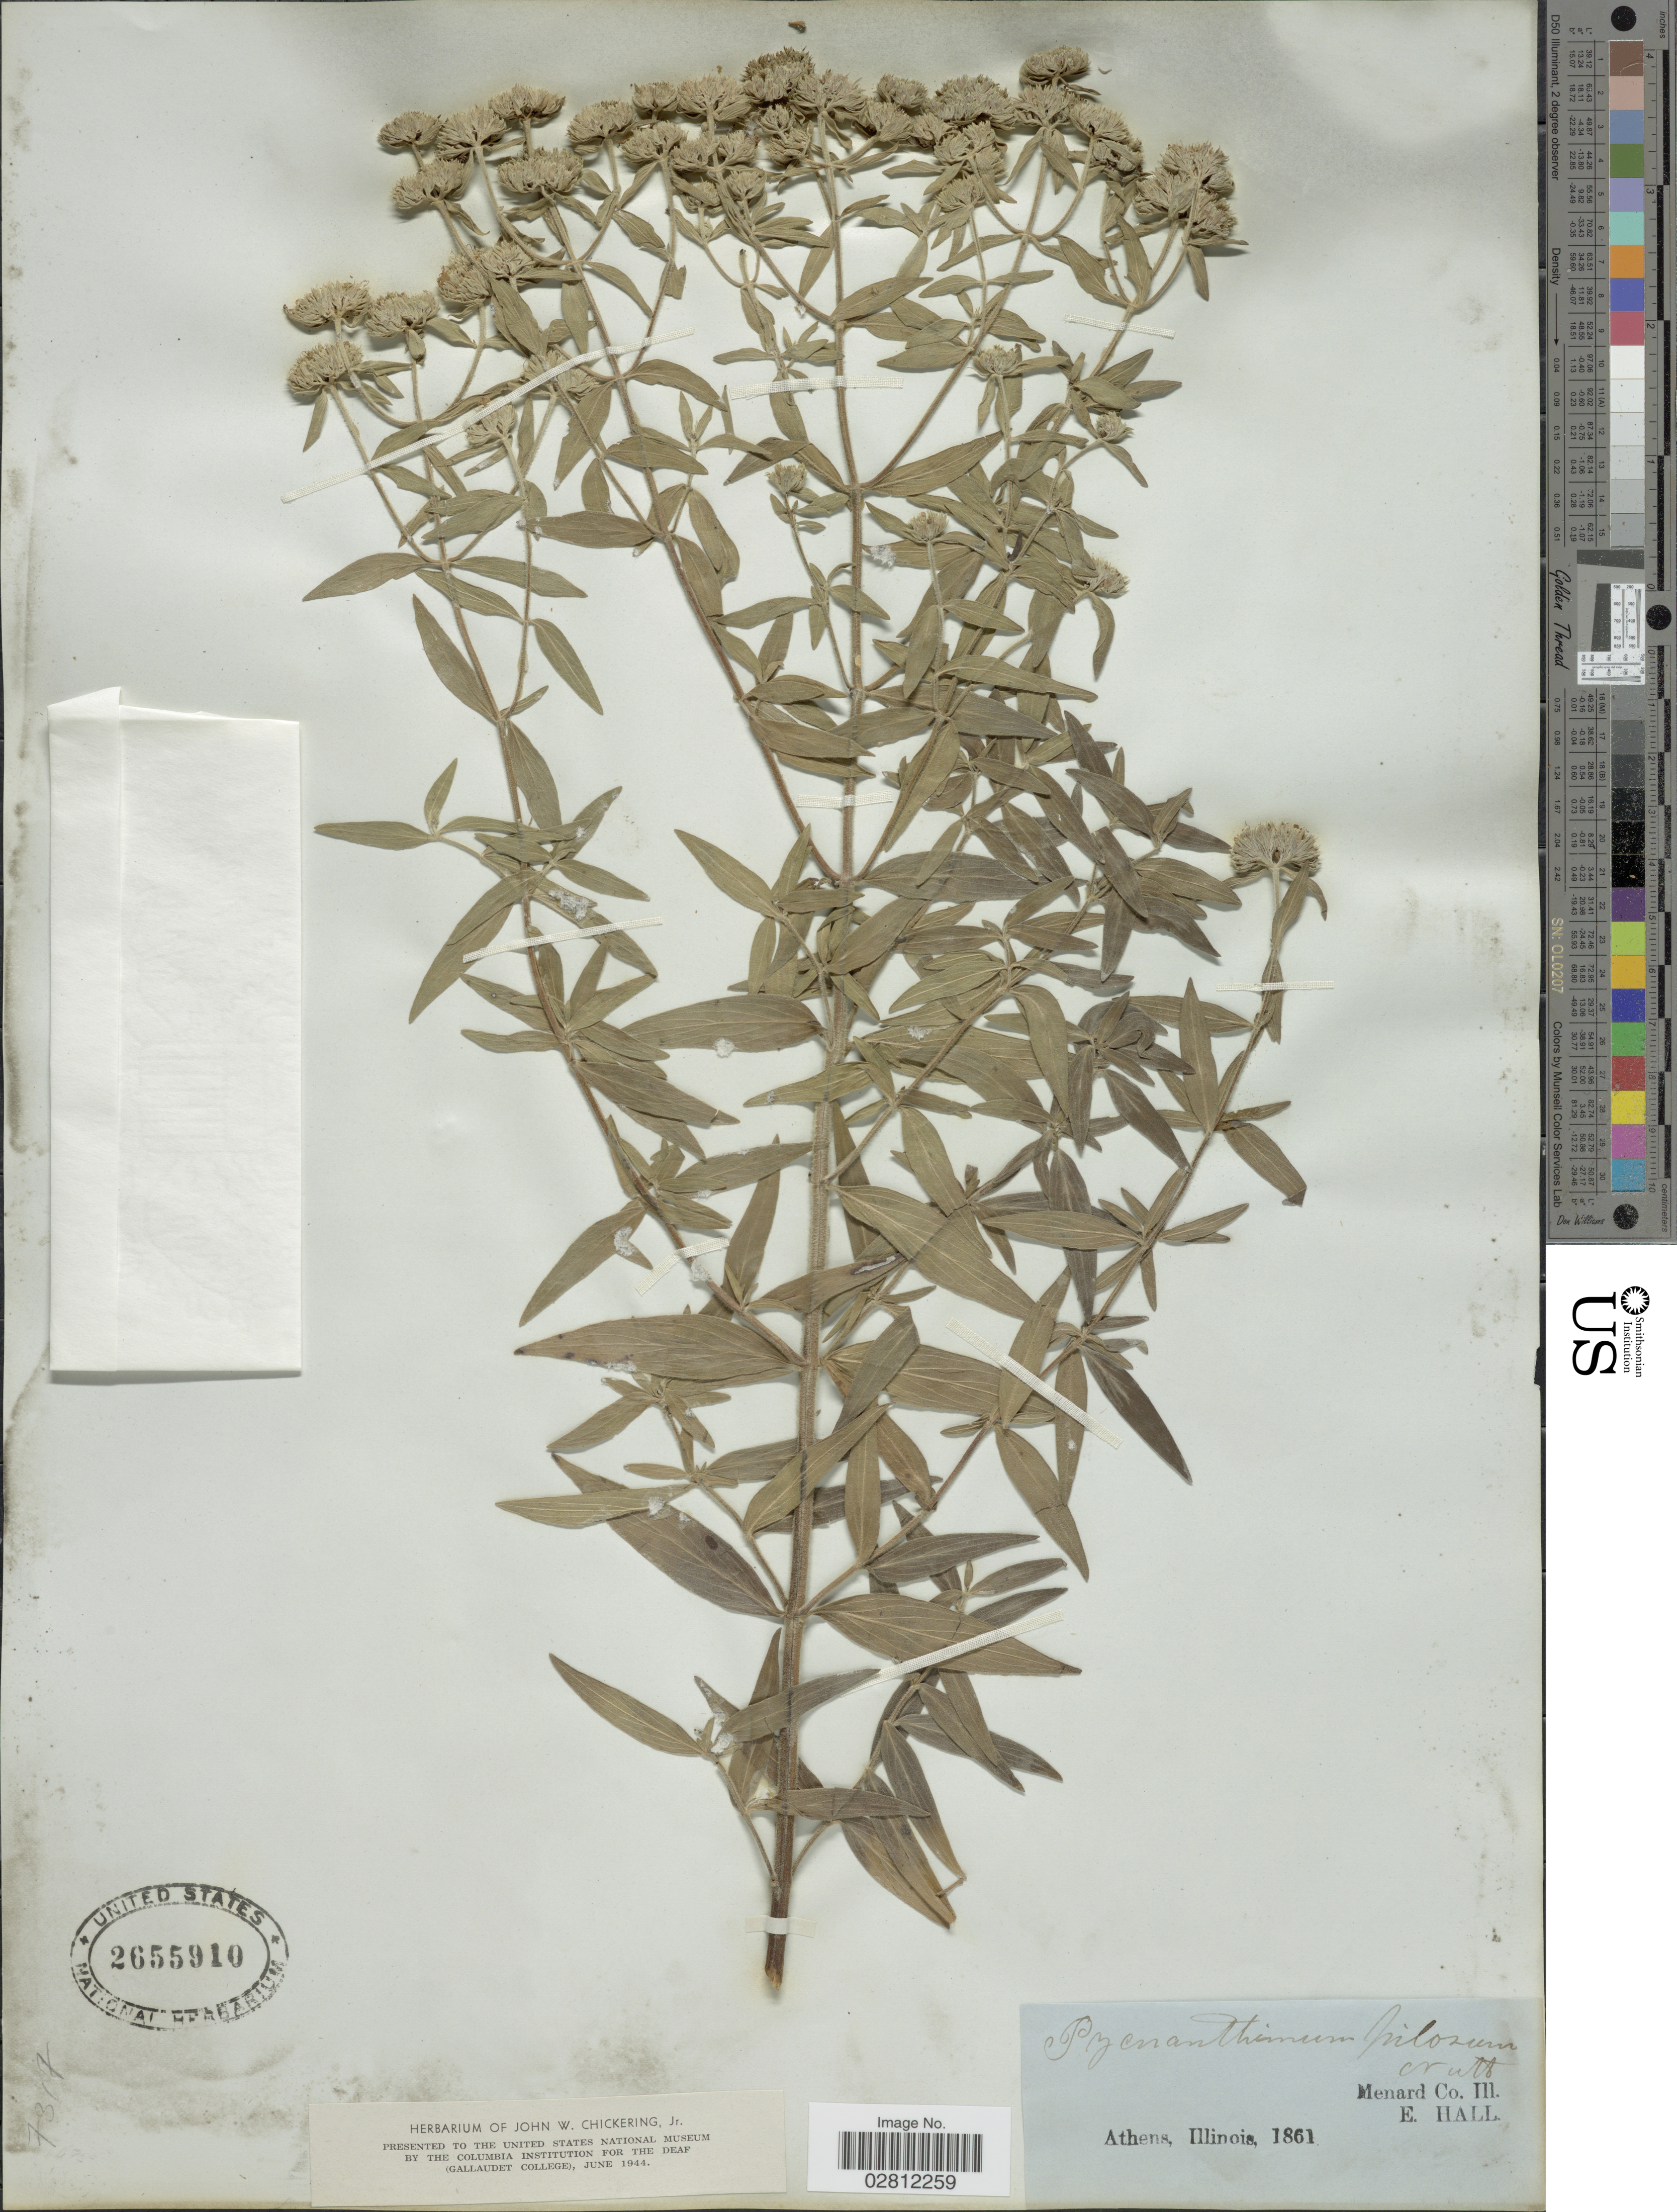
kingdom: Plantae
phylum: Tracheophyta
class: Magnoliopsida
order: Lamiales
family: Lamiaceae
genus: Pycnanthemum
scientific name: Pycnanthemum pilosum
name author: Nutt.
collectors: E. Hall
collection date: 1861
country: United States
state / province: Illinois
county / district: Menard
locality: Athens. Menard Co.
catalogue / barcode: US 2655910